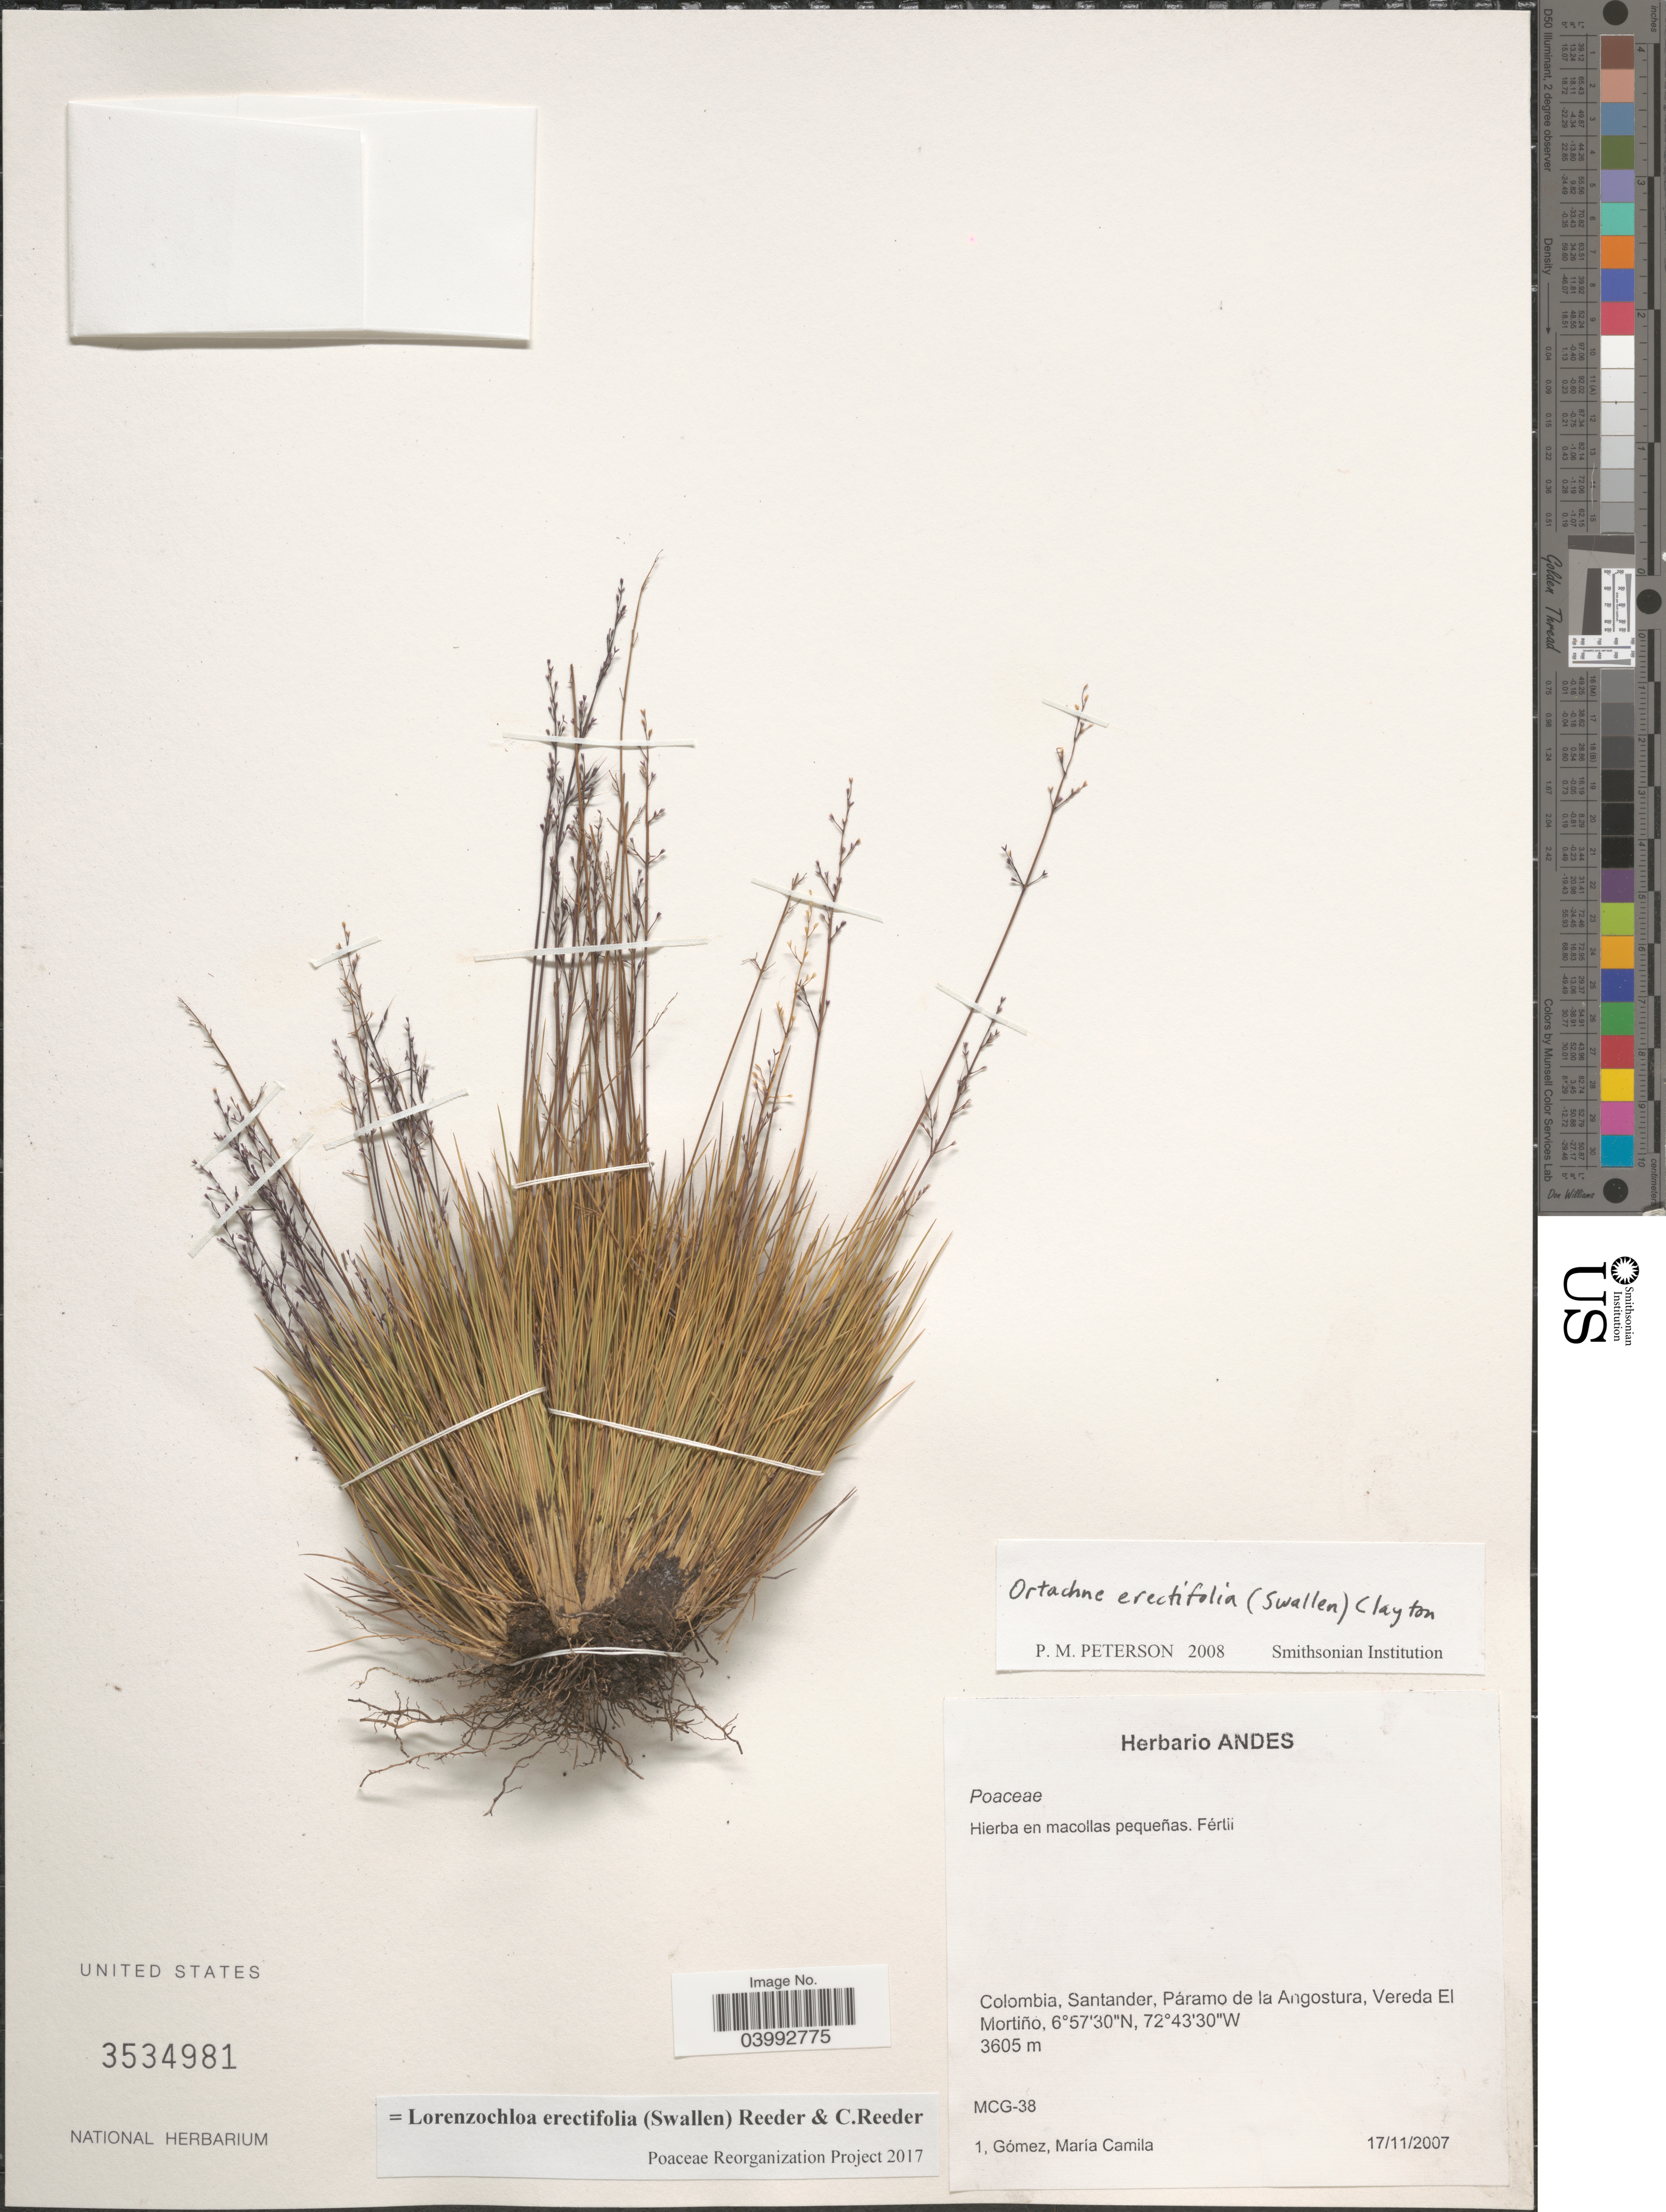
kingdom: Plantae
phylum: Tracheophyta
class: Liliopsida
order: Poales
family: Poaceae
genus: Lorenzochloa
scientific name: Lorenzochloa erectifolia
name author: (Swallen) Reeder & C. Reeder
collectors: M. Gomez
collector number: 38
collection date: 2007-11-17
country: Colombia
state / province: Santander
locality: Páramo de la Angostura, Vereda El Mortiño.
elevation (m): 3605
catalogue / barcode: US 3534981